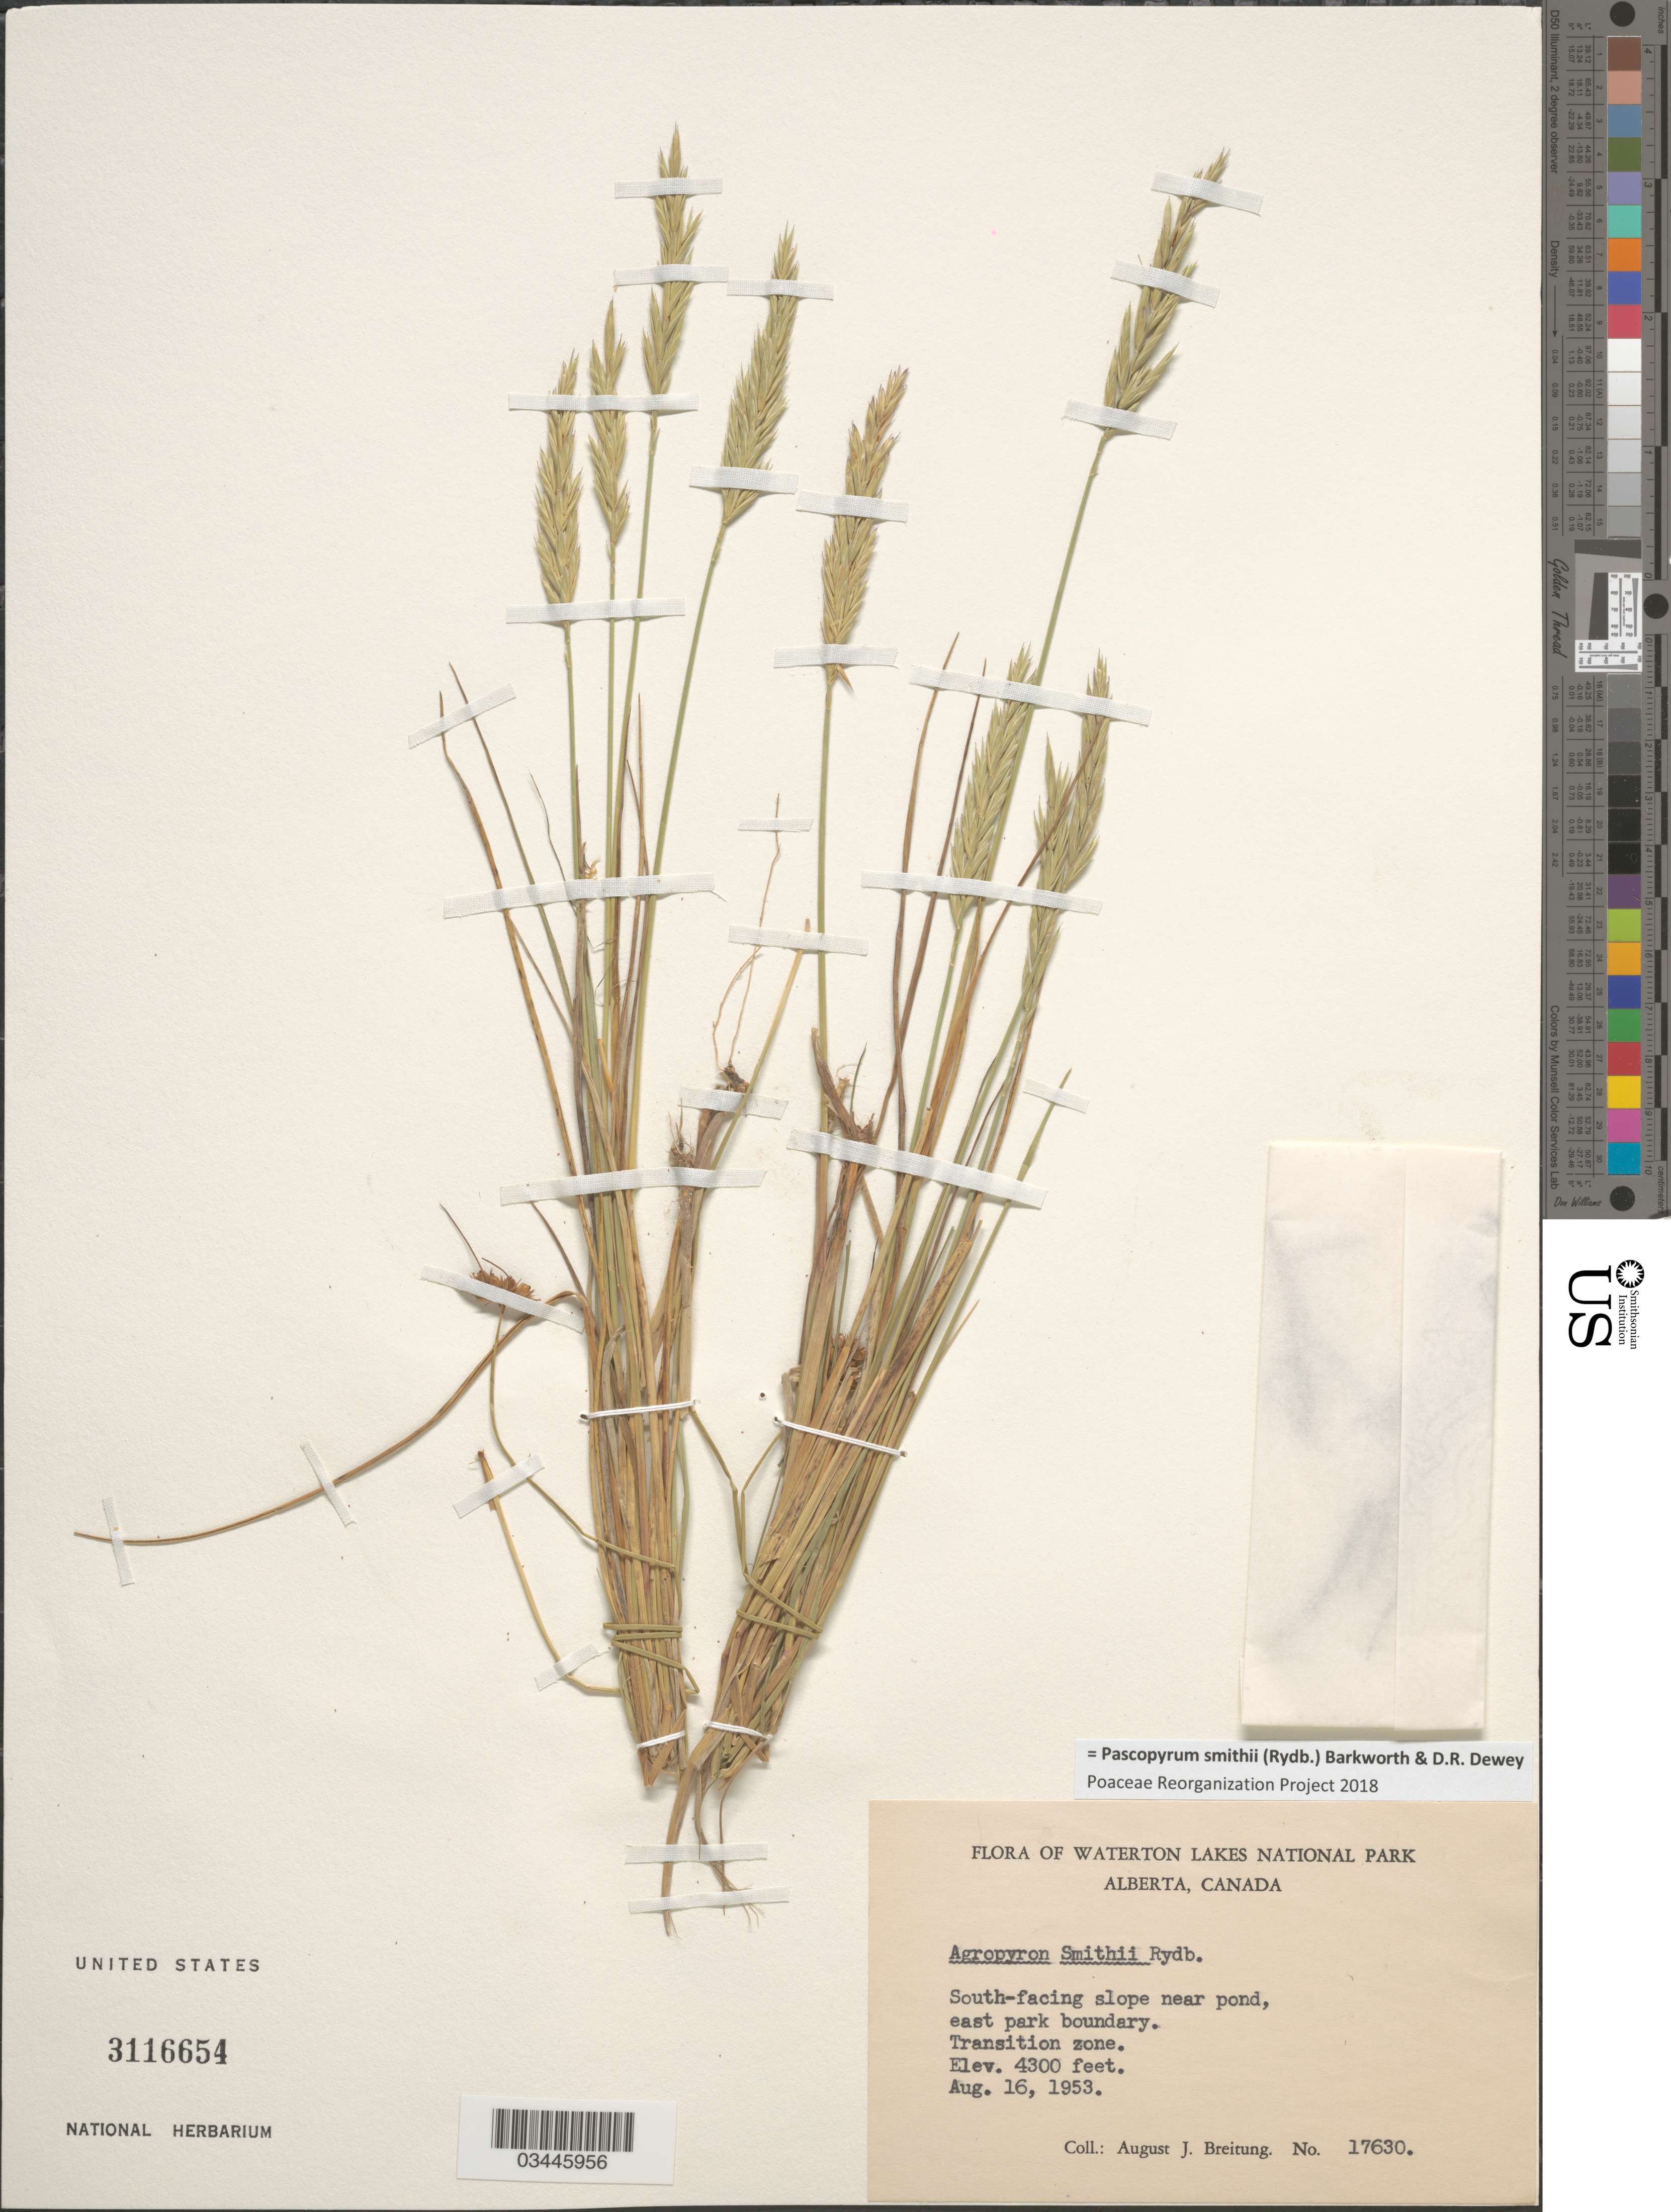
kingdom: Plantae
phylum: Tracheophyta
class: Liliopsida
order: Poales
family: Poaceae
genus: Pascopyrum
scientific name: Pascopyrum smithii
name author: (Rydb.) Barkworth & Dewey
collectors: A. Breitung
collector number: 17630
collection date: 1953-08-16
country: Canada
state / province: Alberta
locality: Waterton Lakes National Park. South-facing slope near pond, east park boundary. Transition zone.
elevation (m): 1311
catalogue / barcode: US 3116654